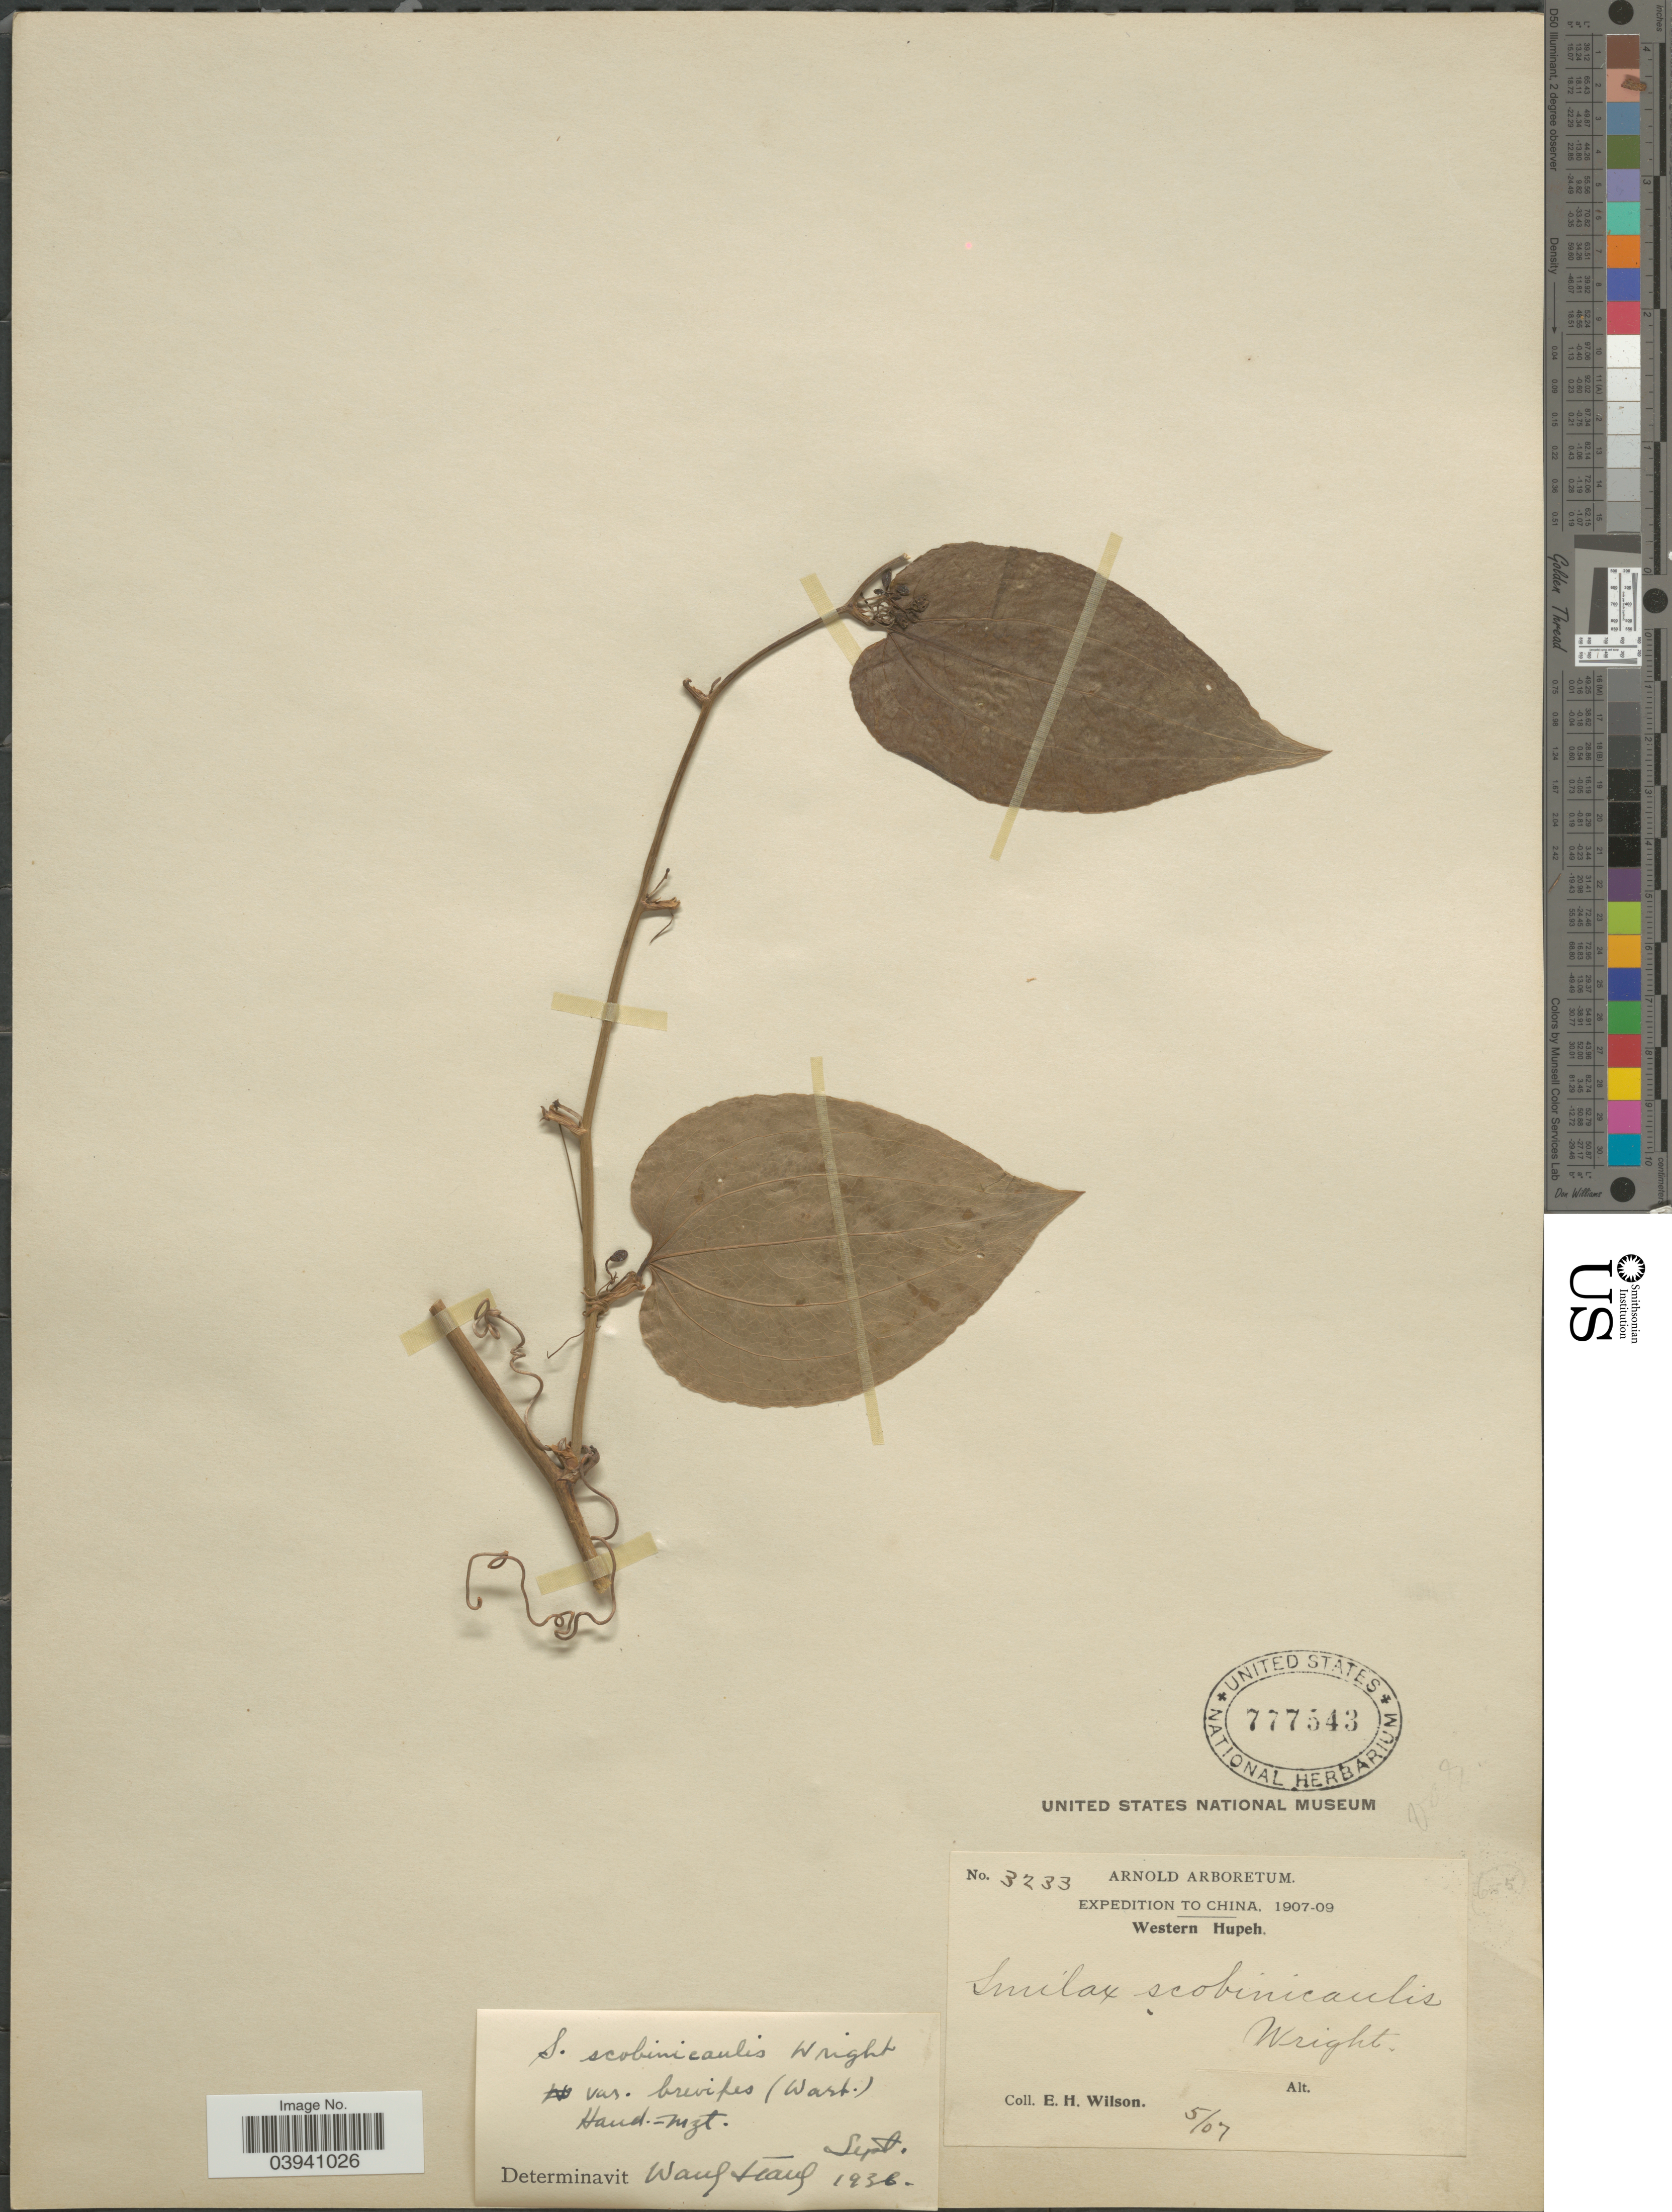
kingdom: Plantae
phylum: Tracheophyta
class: Liliopsida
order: Liliales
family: Smilacaceae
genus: Smilax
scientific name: Smilax scobinicaulis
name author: C.H. Wright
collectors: E. Wilson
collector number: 3233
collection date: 1907-05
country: China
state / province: Hubei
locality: Western Hupeh.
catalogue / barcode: US 777543